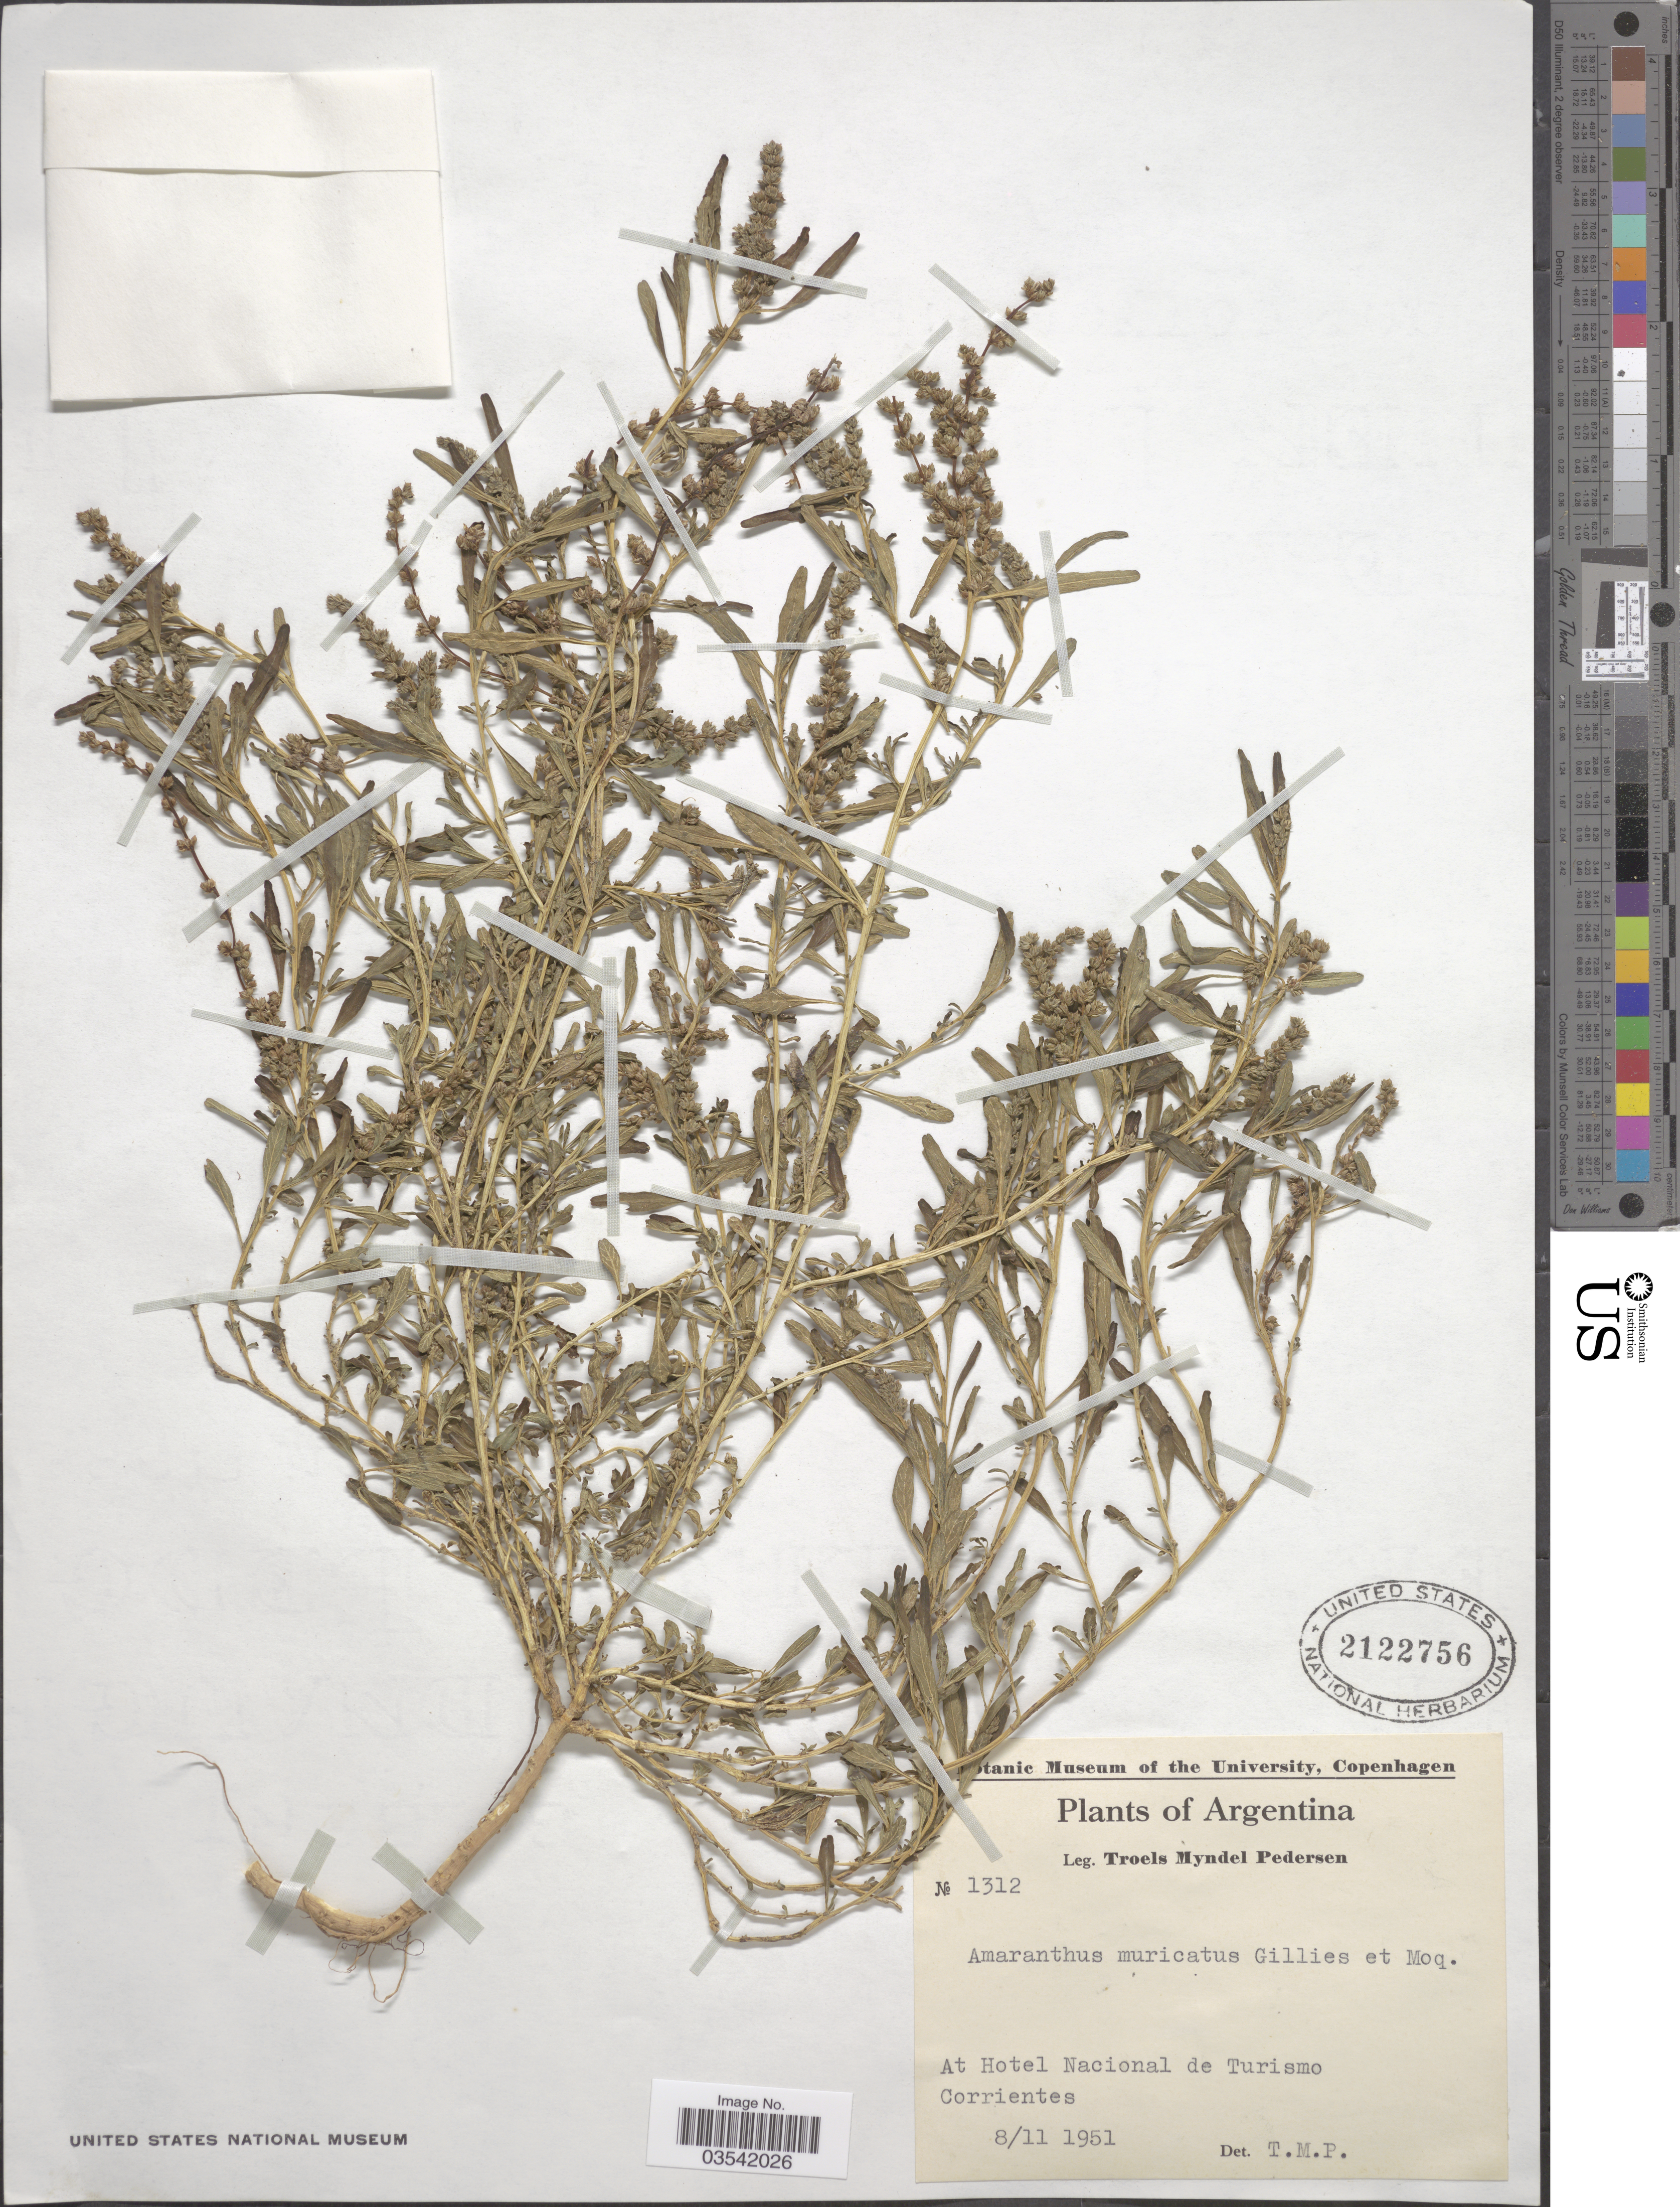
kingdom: Plantae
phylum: Tracheophyta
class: Magnoliopsida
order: Caryophyllales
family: Amaranthaceae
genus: Amaranthus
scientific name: Amaranthus muricatus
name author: (Moq.) Hieron.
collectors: T. Pederson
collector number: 1312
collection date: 1951-11-08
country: Argentina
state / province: Corrientes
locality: At Hotel Nacional de Turismo.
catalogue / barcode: US 2122756